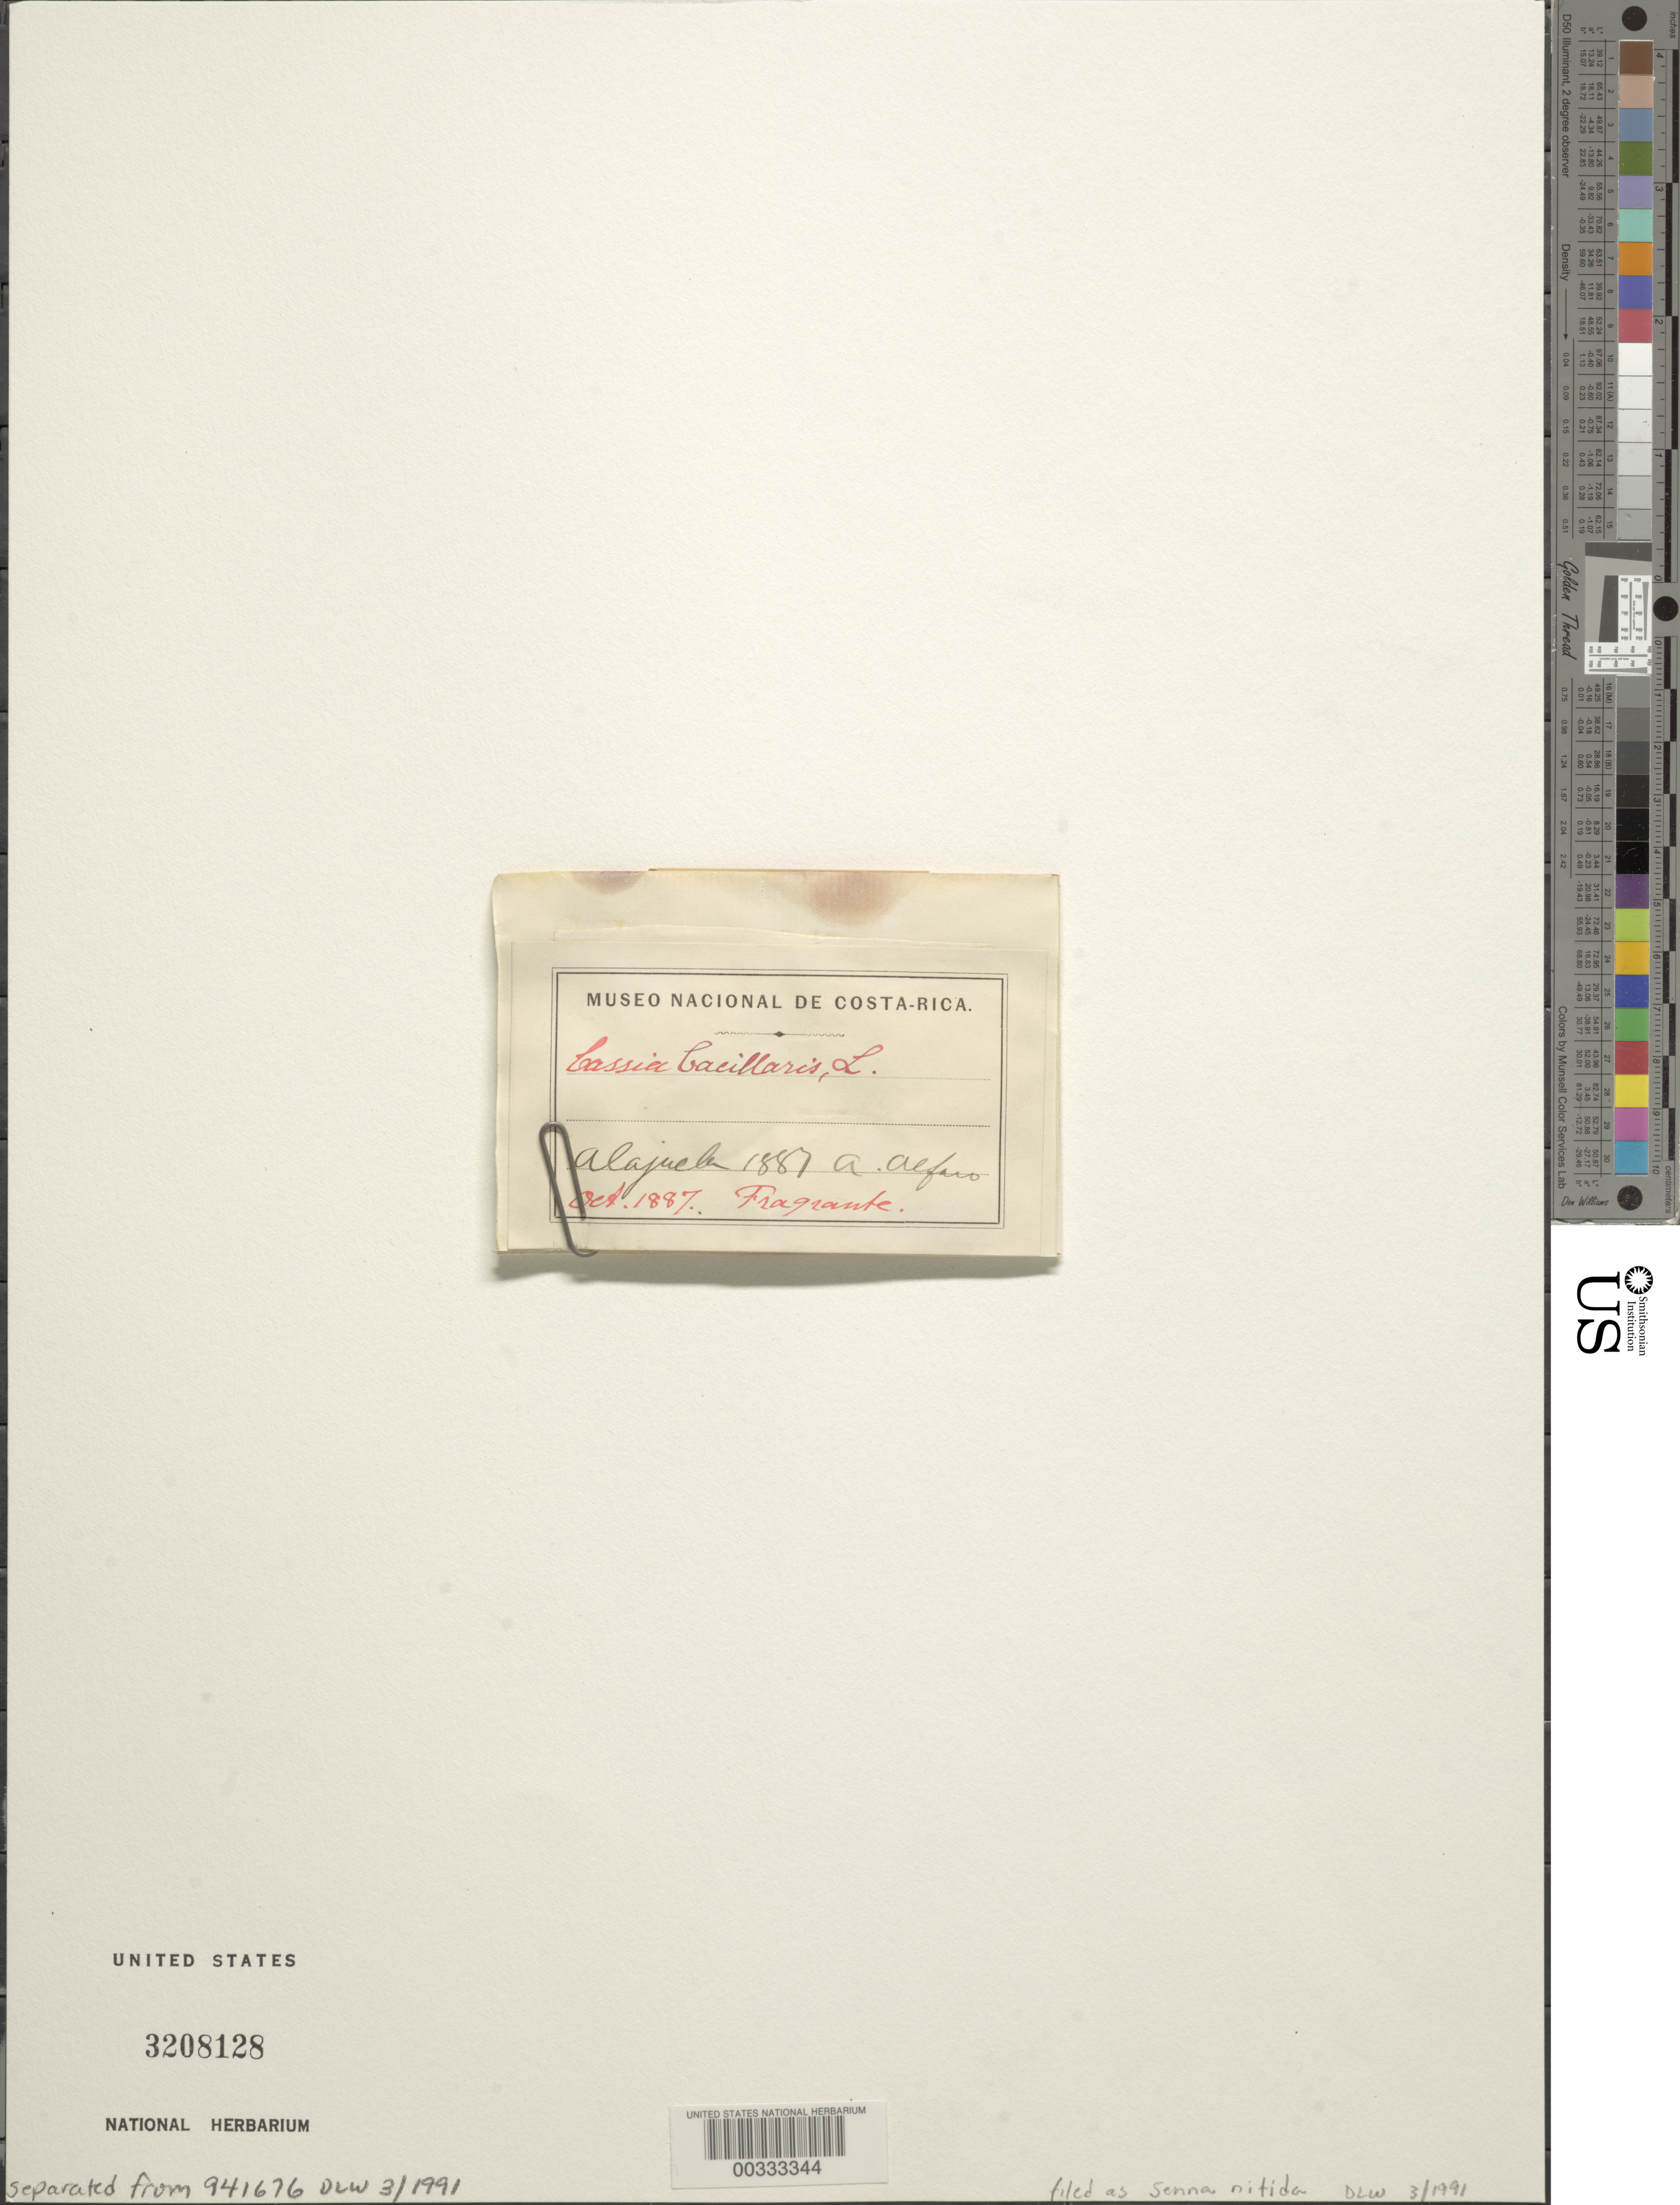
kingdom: Plantae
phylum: Tracheophyta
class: Magnoliopsida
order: Fabales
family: Fabaceae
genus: Senna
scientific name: Senna nitida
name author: (Rich.) H.S. Irwin & Barneby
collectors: A. Alfaro Gonzalez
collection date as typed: Oct 1887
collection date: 1887-10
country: Costa Rica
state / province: Alajuela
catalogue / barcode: US 3208128